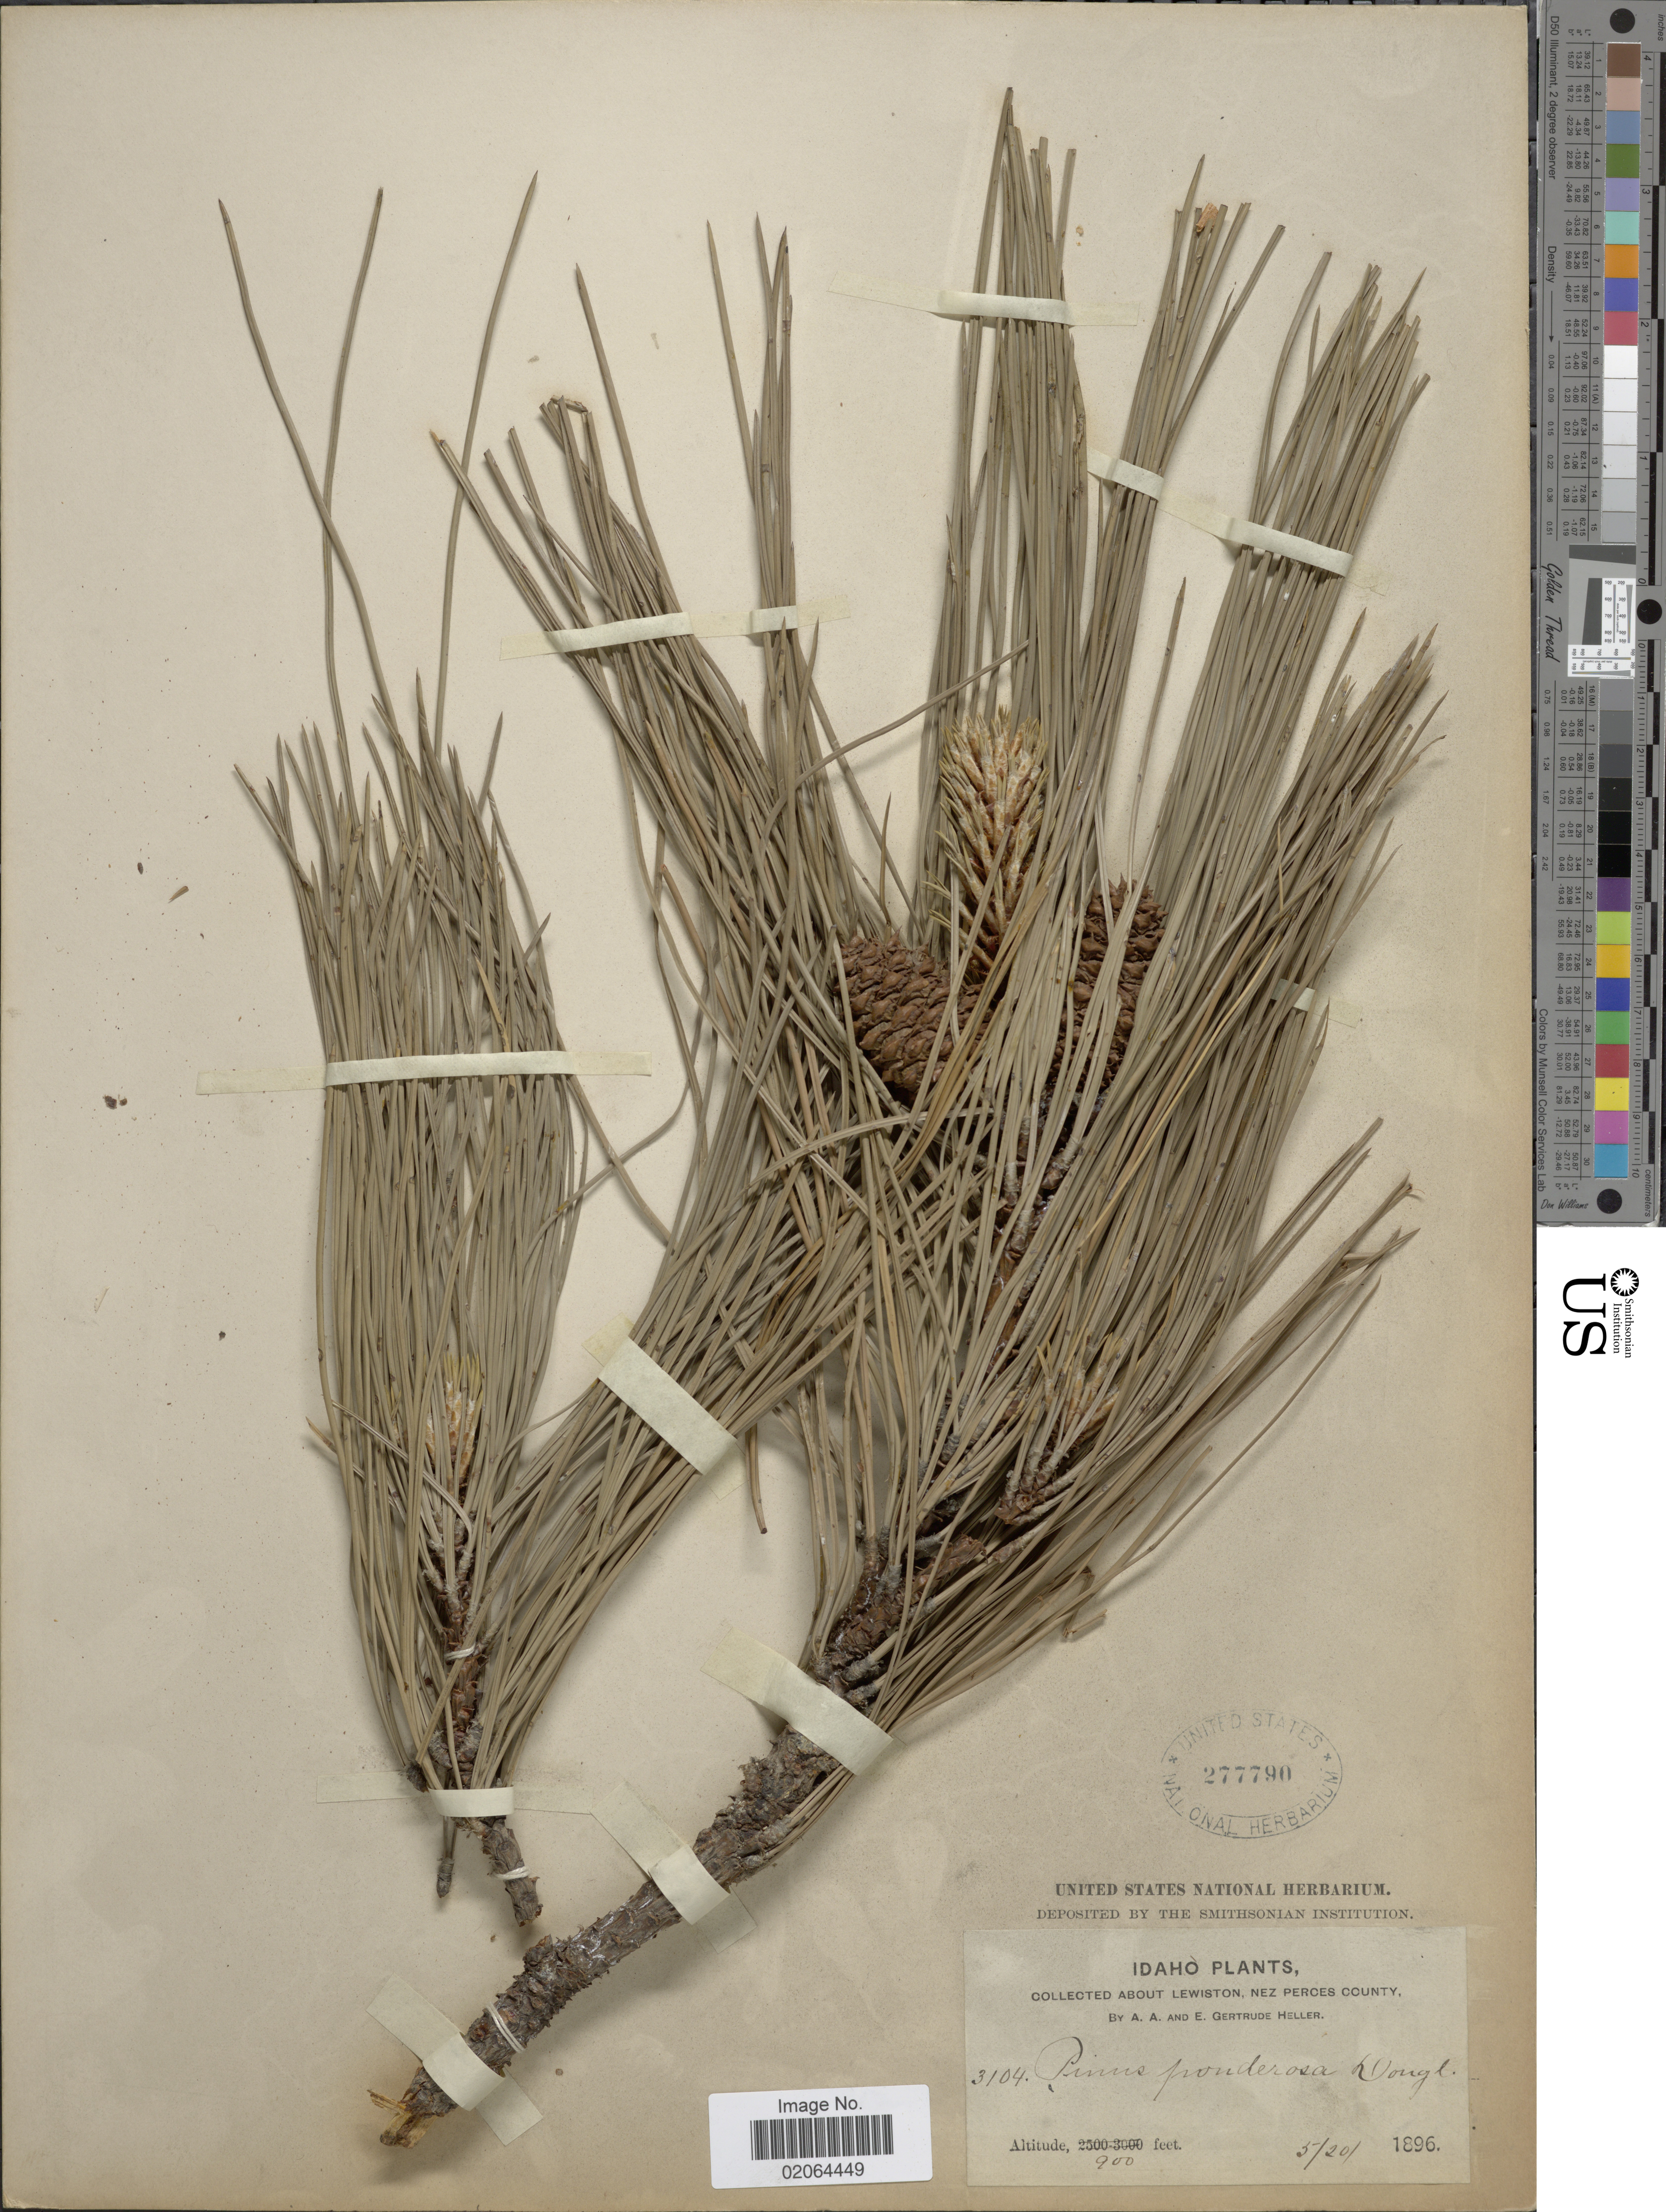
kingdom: Plantae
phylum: Tracheophyta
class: Pinopsida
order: Pinales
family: Pinaceae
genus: Pinus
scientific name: Pinus ponderosa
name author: Douglas ex C. Lawson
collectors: A. A. Heller & E. G. Heller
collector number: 3104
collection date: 1896-05-20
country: United States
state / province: Idaho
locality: Idaho. Lewiston, Nez Perces County.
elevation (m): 274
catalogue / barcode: US 277790